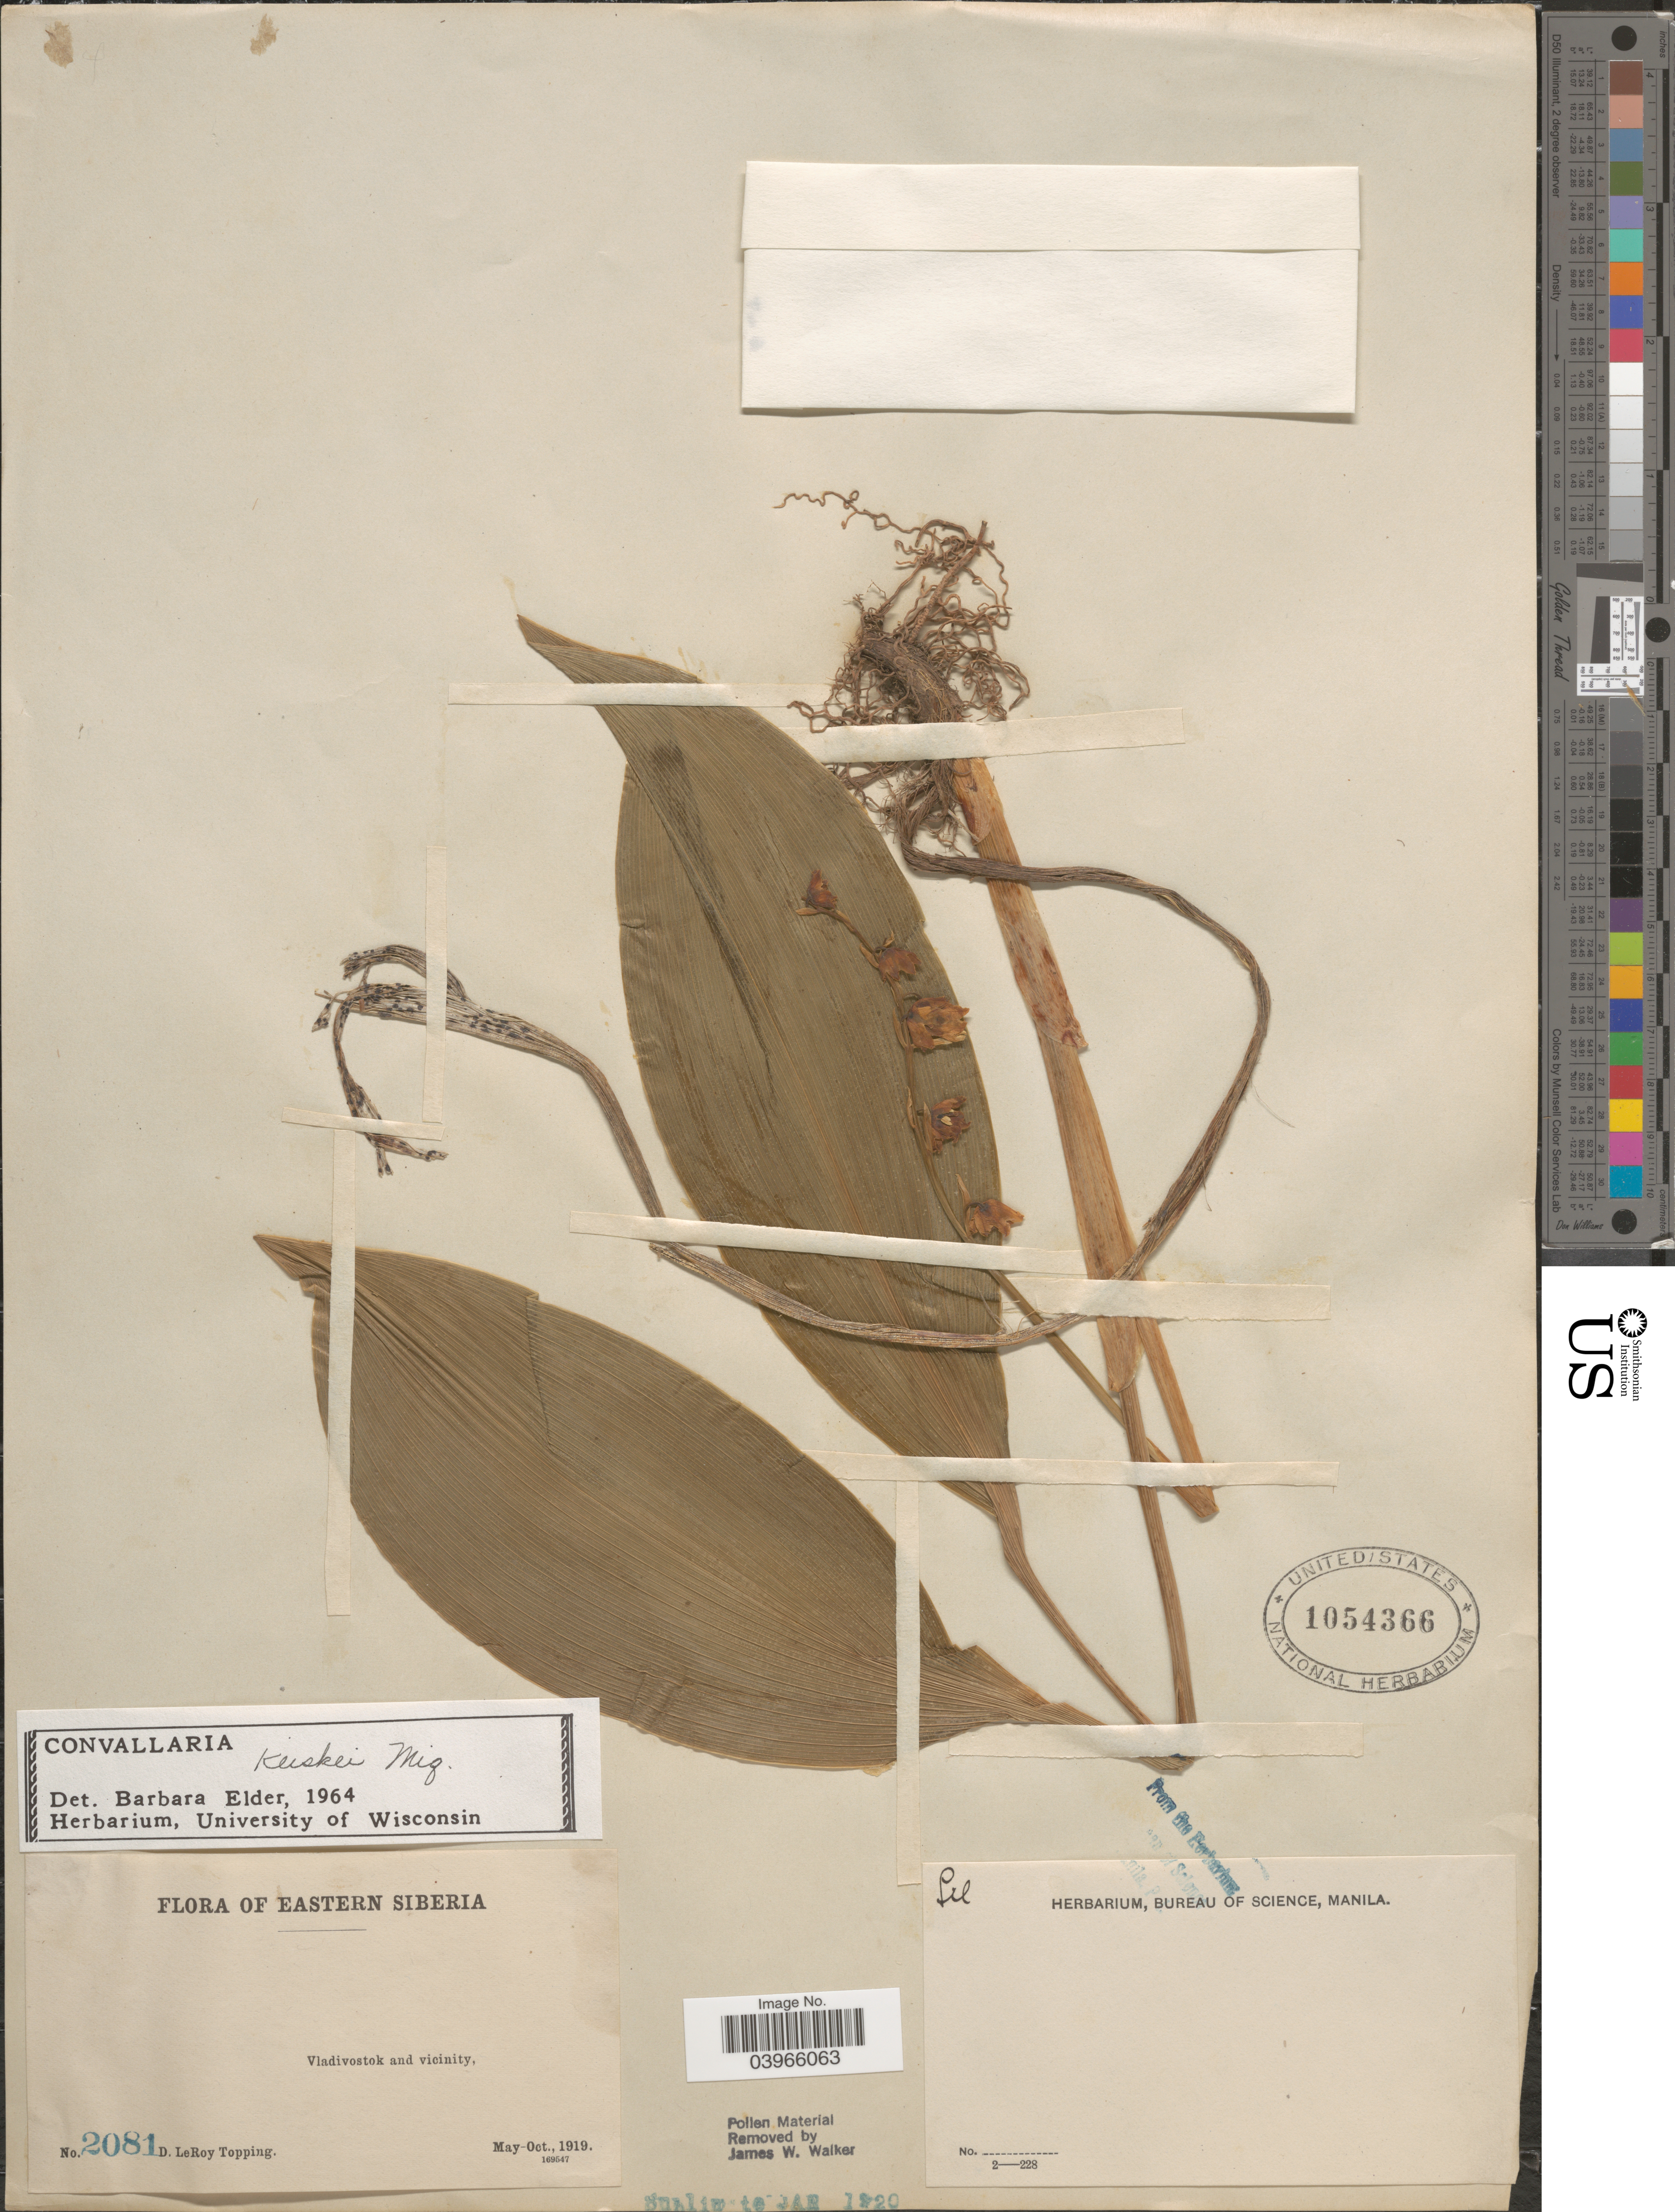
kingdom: Plantae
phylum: Tracheophyta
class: Liliopsida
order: Asparagales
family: Asparagaceae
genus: Convallaria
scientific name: Convallaria keiskei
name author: Miq.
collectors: D. L. Topping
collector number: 2081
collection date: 1919-05/1919-10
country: Russian Federation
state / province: Primorsky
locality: Eastern Siberia. Vladivostok and vicinity.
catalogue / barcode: US 1054366